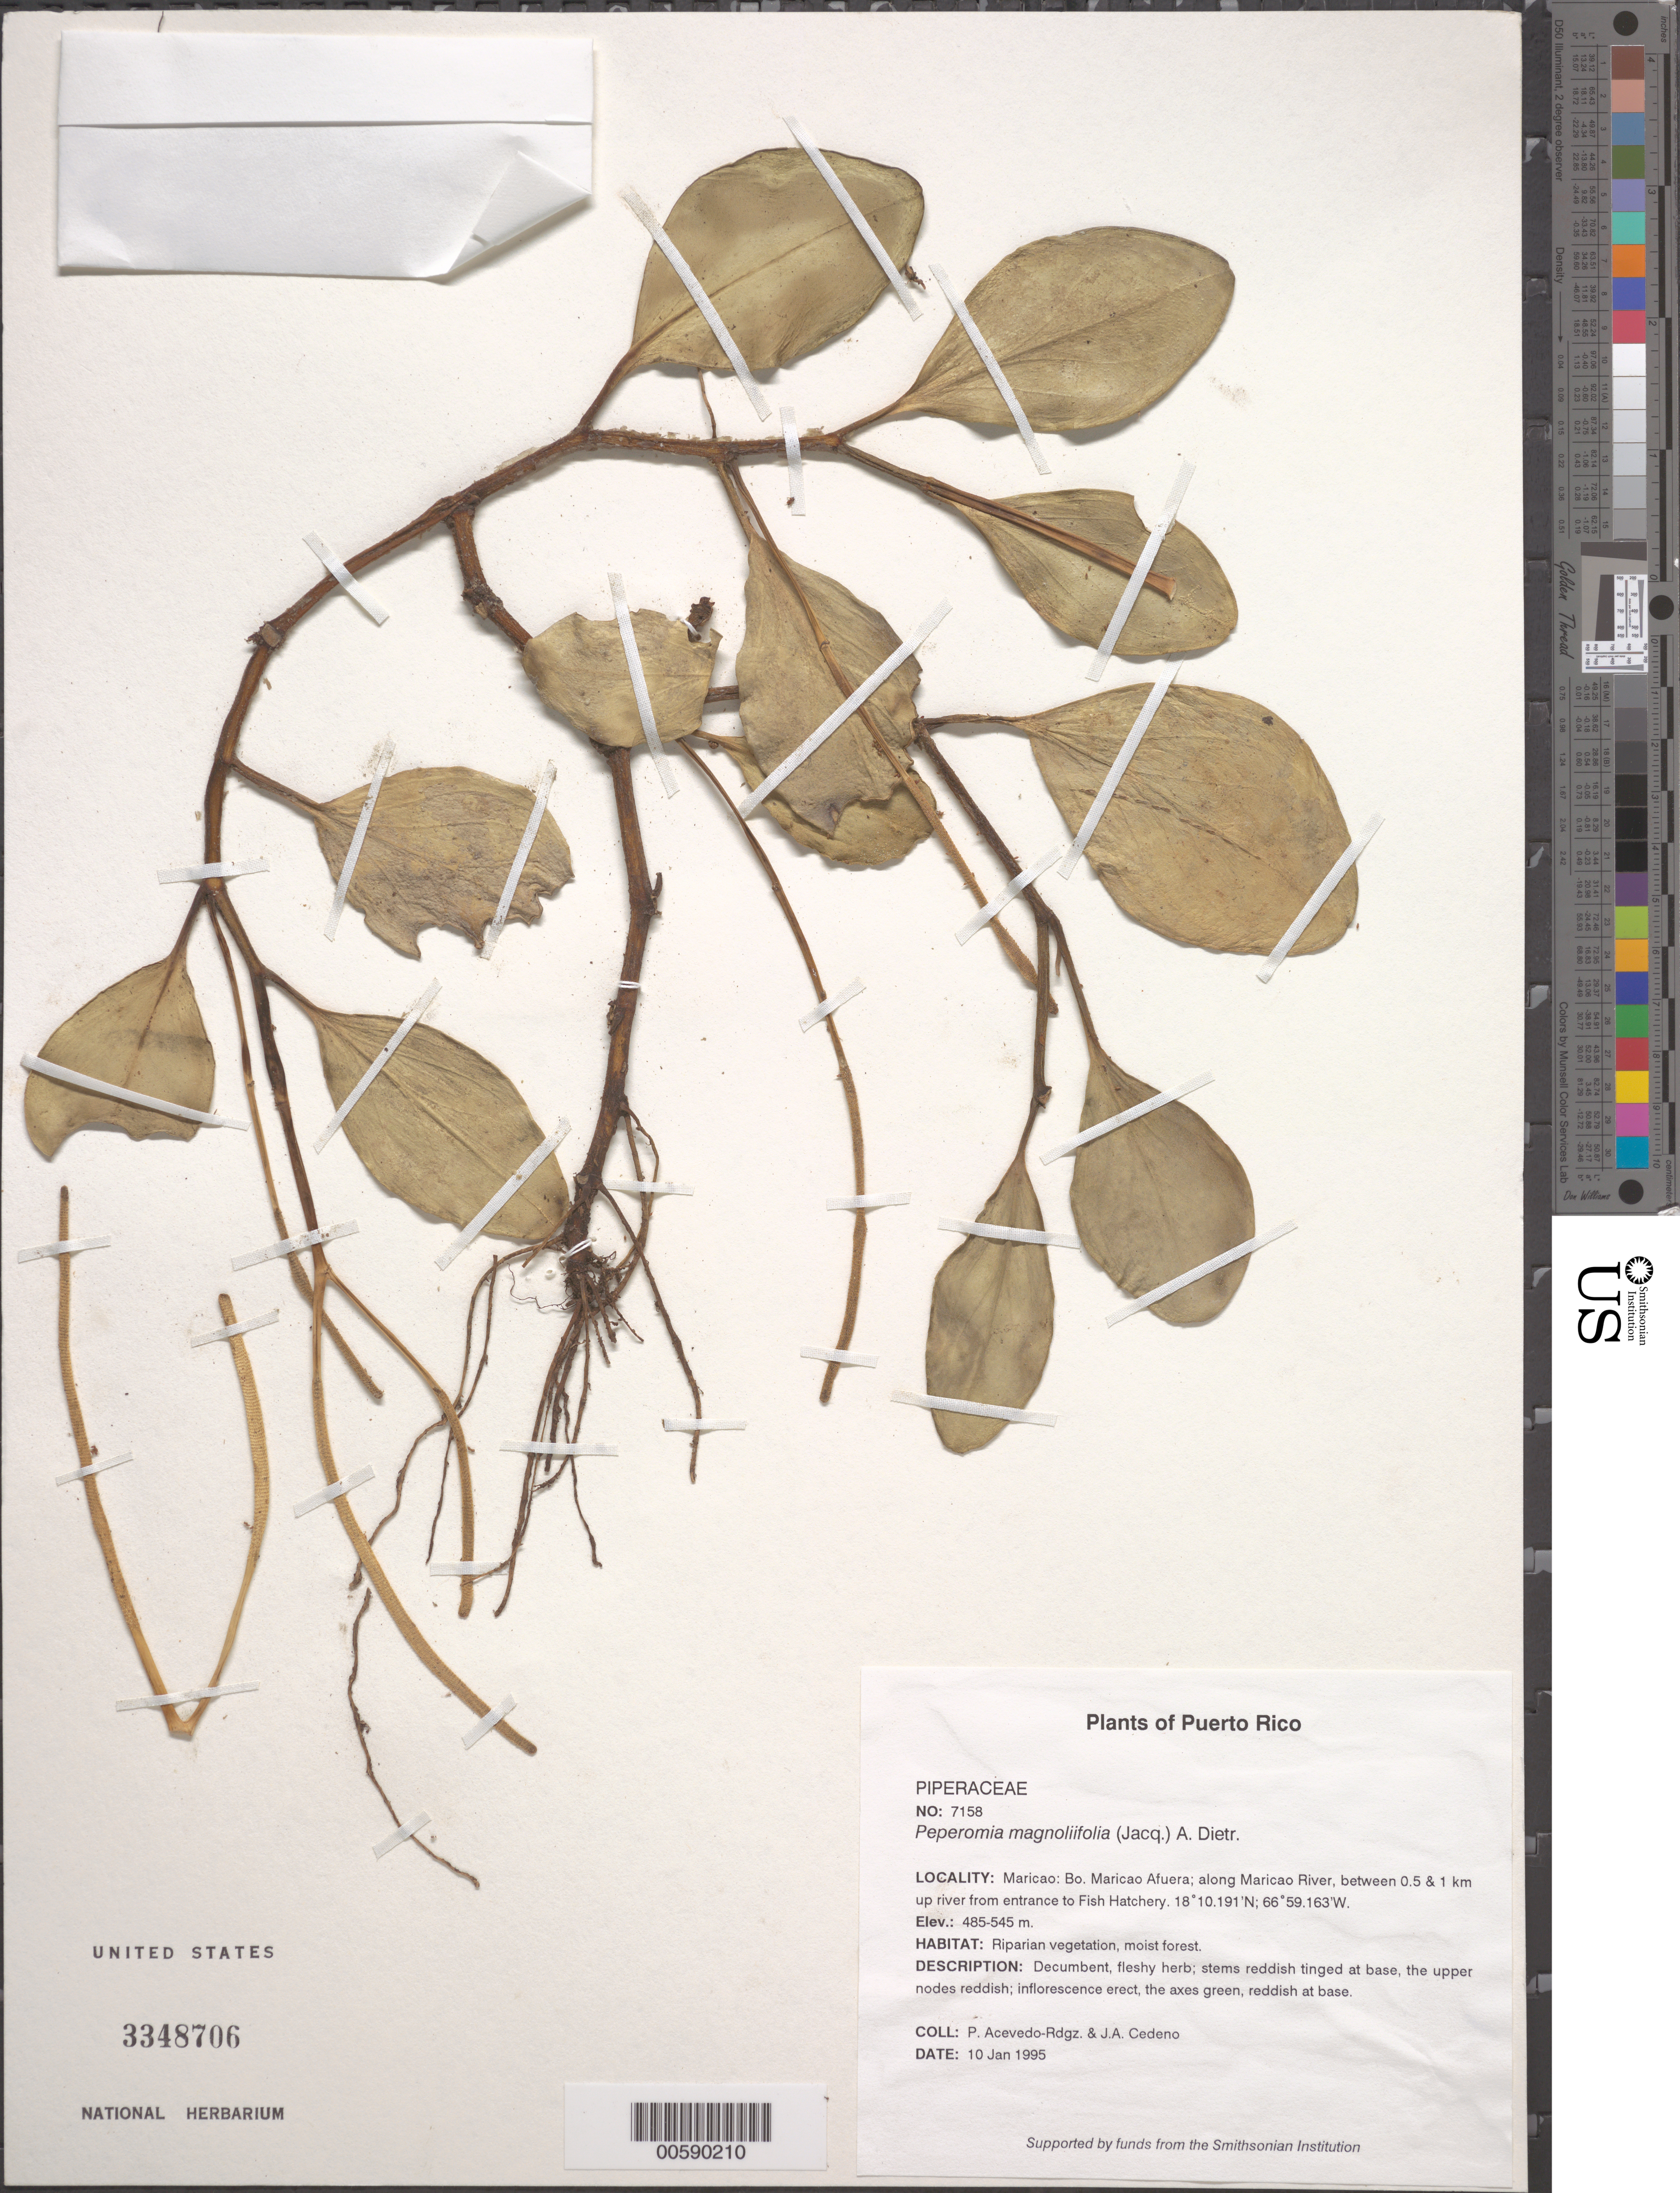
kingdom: Plantae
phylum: Tracheophyta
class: Magnoliopsida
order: Piperales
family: Piperaceae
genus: Peperomia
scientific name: Peperomia magnoliifolia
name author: (Jacq.) A. Dietr.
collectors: P. Acevedo-Rodr. & J. A. Cedeño M.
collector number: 7158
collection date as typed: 10 Jan 1995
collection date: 1995-01-10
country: Puerto Rico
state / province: Maricao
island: Puerto Rico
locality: Maricao: Bo. Maricao Afuera; along Maricao River, between 0.5 & 1 km up river from entrance to Fish Hatchery.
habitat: Riparian vegetation, moist forest.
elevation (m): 485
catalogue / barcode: US 3348706